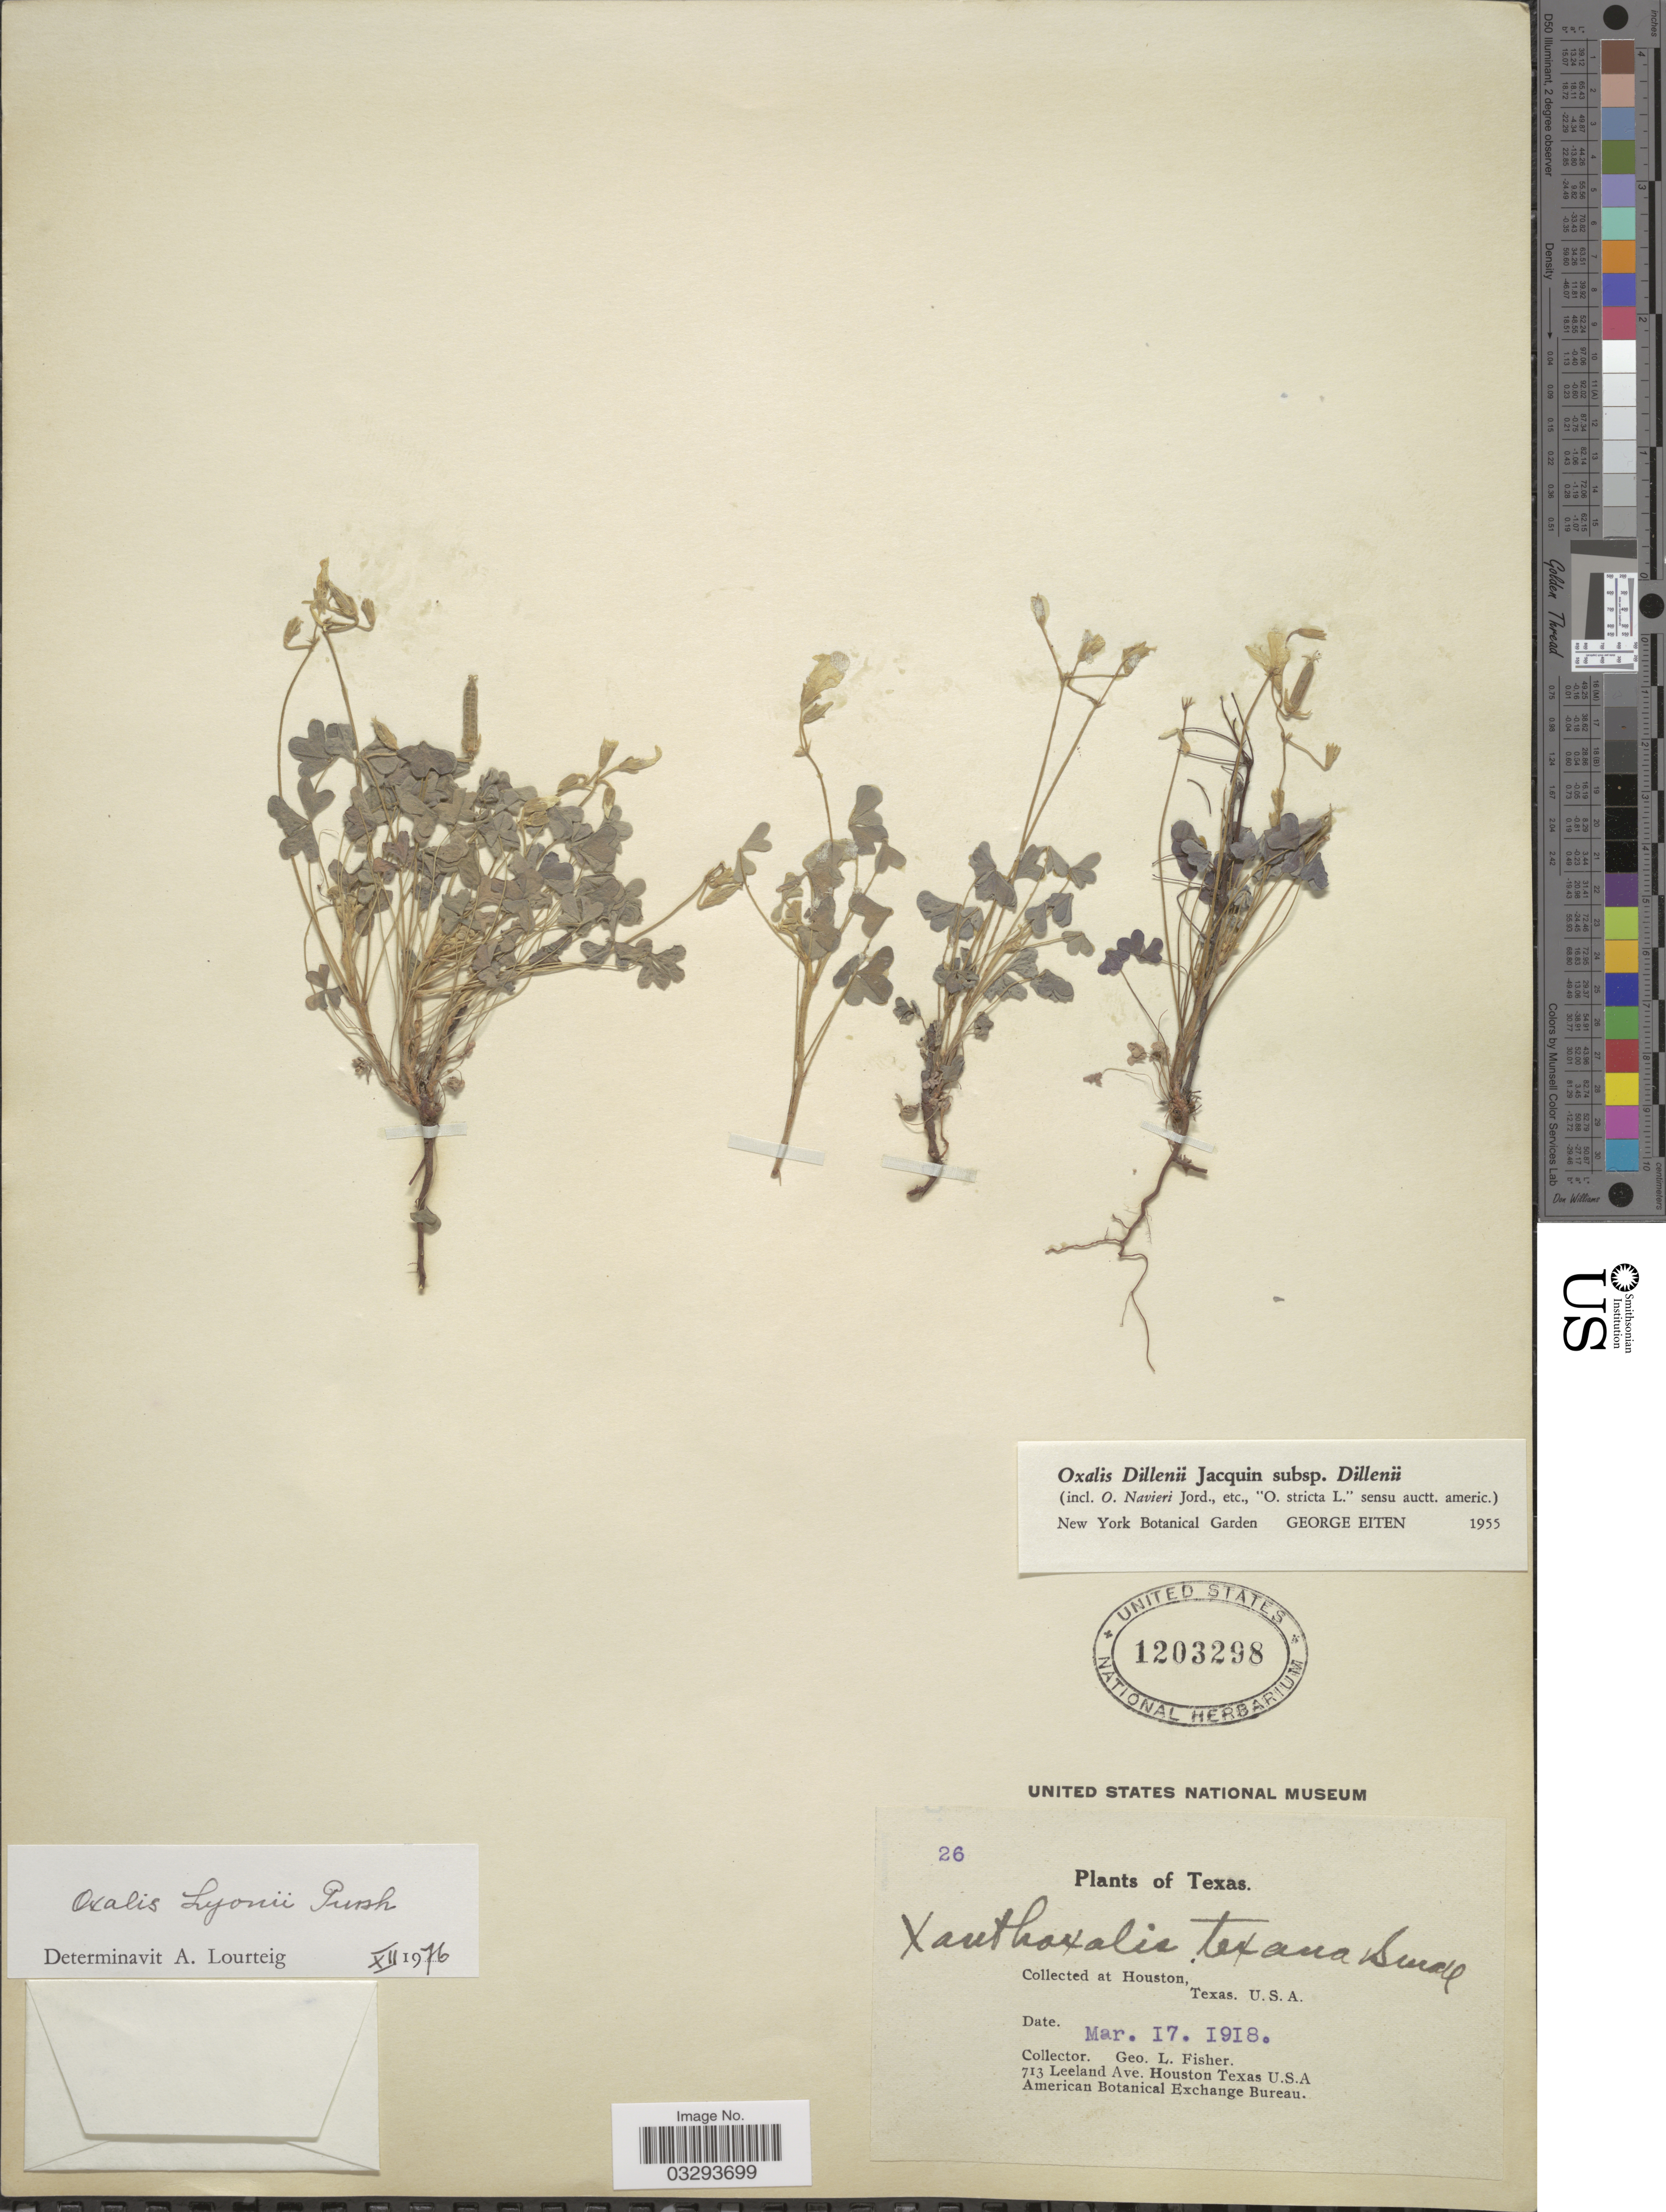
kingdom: Plantae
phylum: Tracheophyta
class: Magnoliopsida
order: Oxalidales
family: Oxalidaceae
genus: Oxalis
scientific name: Oxalis lyonii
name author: Pursh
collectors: G. L. Fisher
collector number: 26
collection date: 1918-03-17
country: United States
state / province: Texas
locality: Houston.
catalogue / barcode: US 1203298